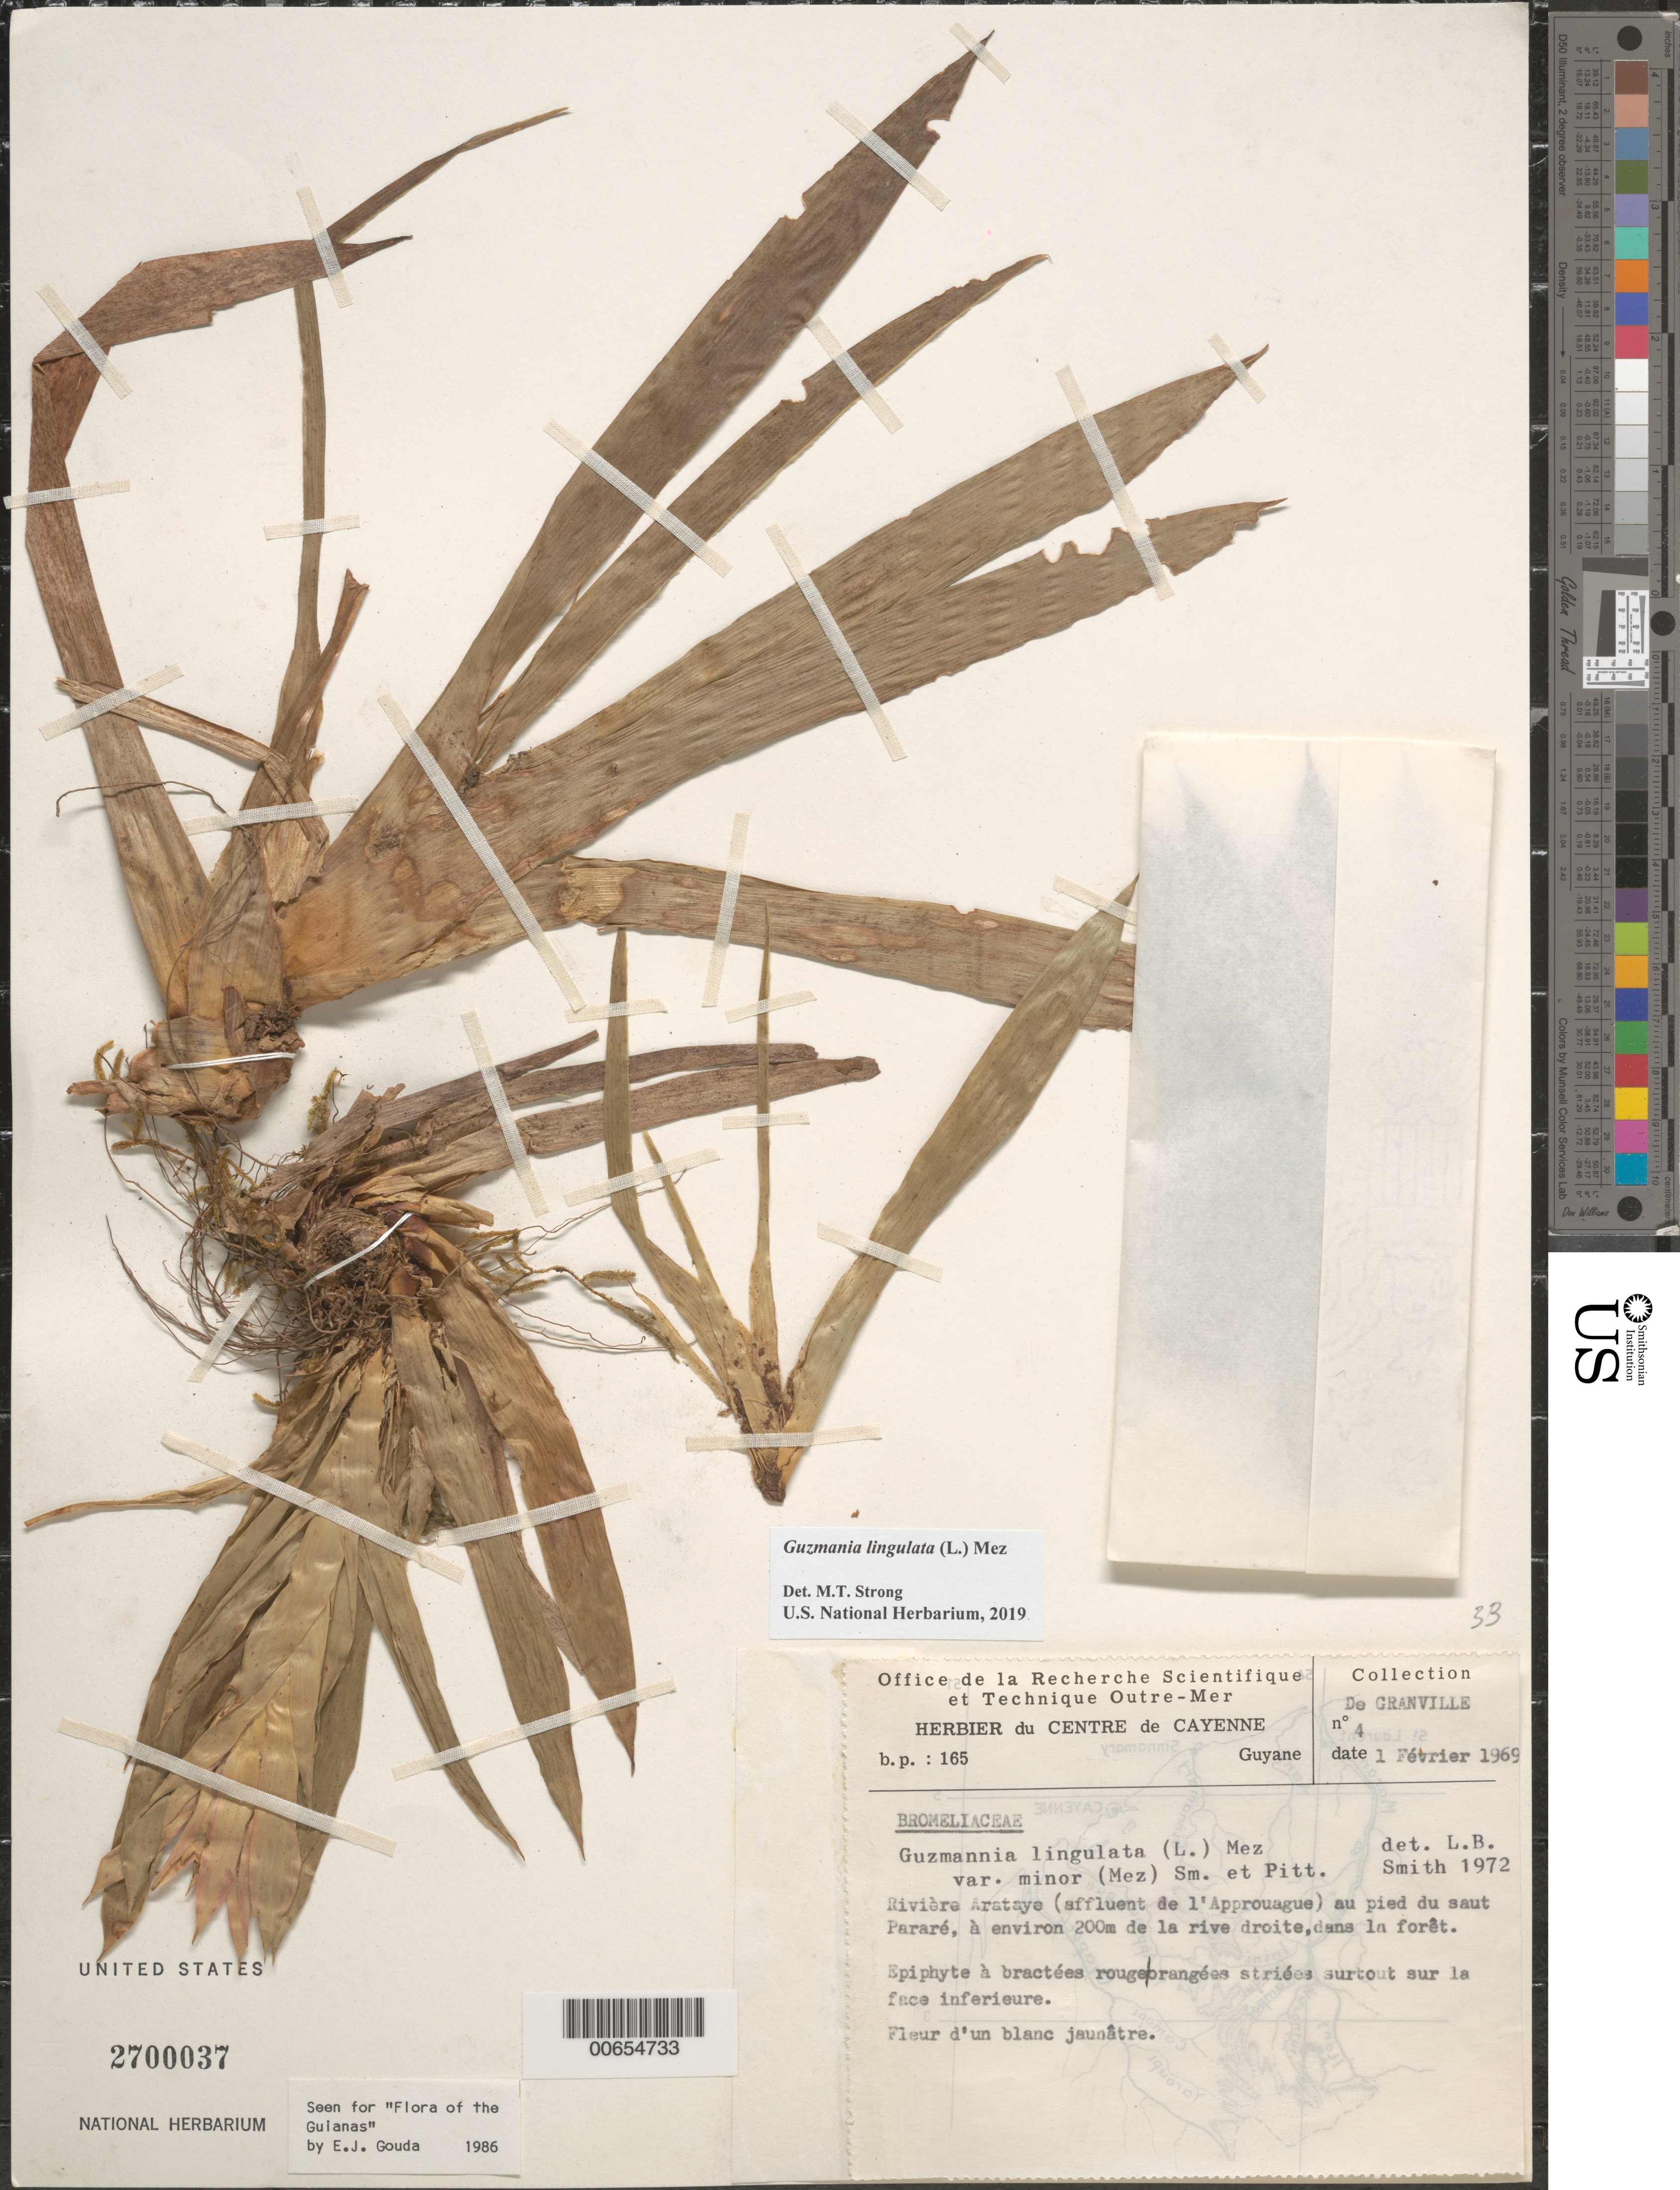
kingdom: Plantae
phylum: Tracheophyta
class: Liliopsida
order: Poales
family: Bromeliaceae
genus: Guzmania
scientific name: Guzmania lingulata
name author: (L.) Mez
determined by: Strong, Mark T., (BOT), Smithsonian Institution - National Museum of Natural History (UNITED STATES)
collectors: J.-J. de Granville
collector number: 4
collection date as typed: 1-Feb-69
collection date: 1969-02-01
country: French Guiana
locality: Arataye R. (affluent de l'Approuague), Saut Pararé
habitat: Forest, riverbank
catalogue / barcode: US 2700037